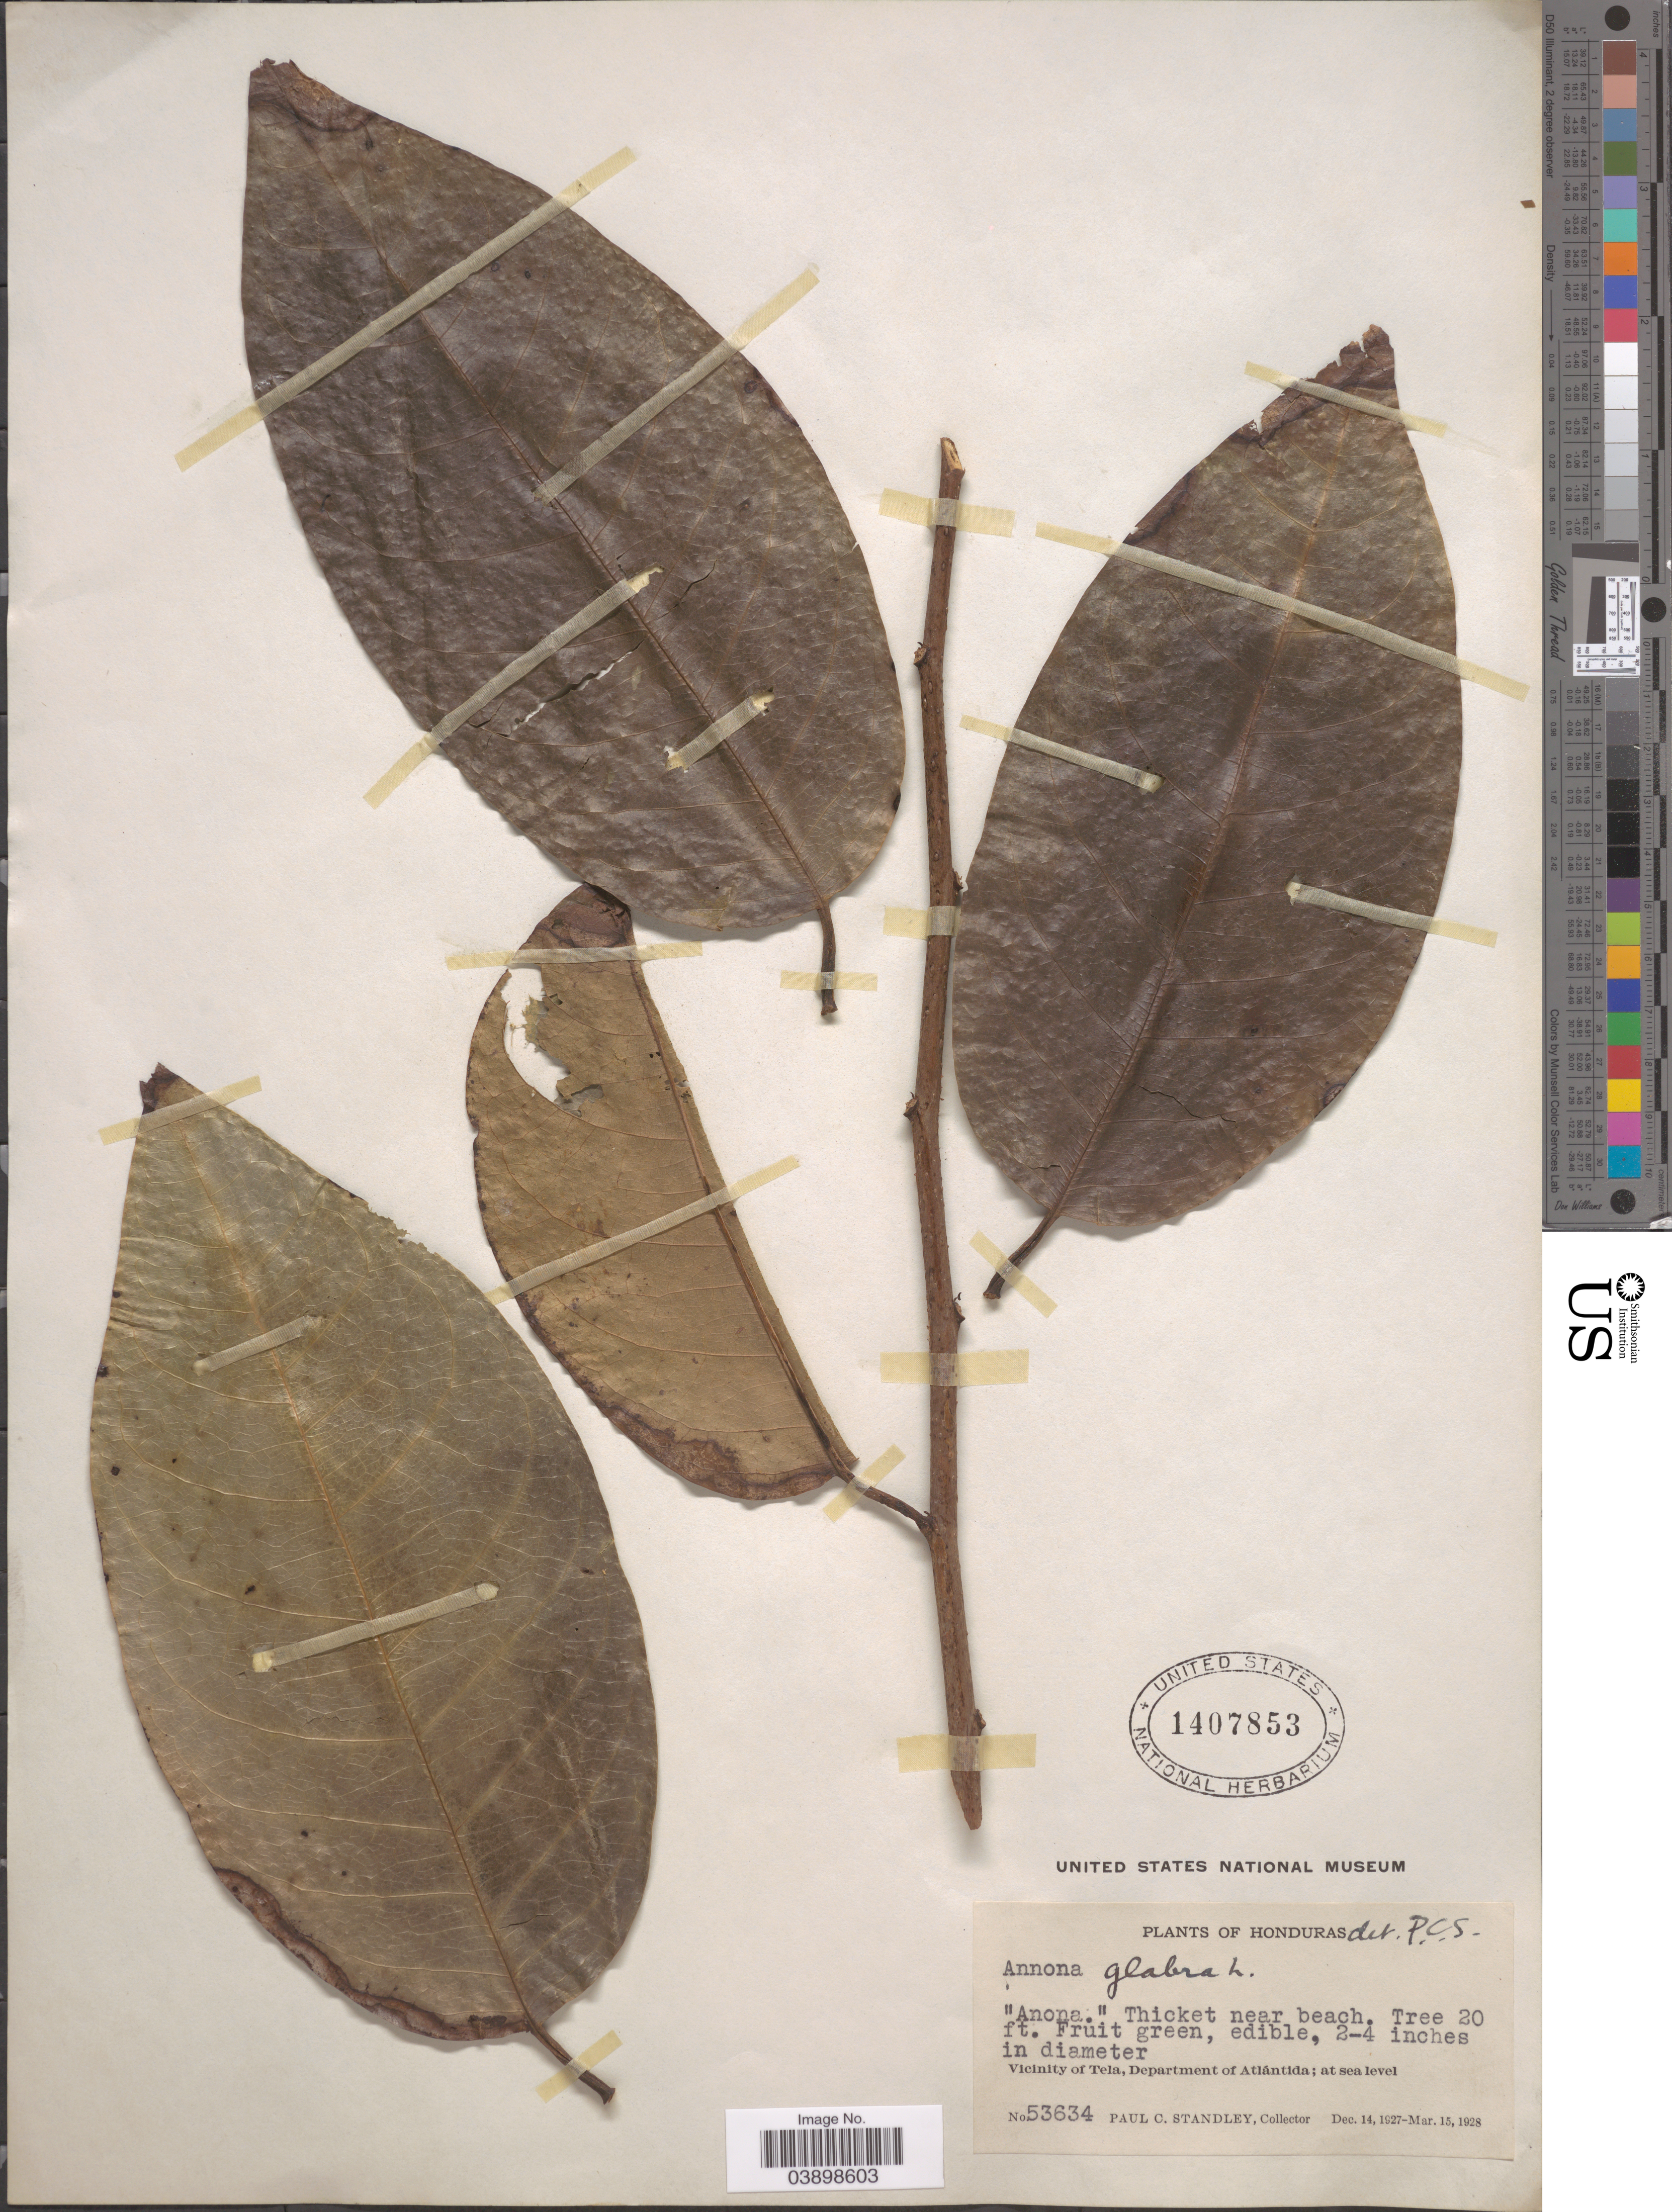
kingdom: Plantae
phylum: Tracheophyta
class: Magnoliopsida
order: Magnoliales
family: Annonaceae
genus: Annona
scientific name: Annona glabra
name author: L.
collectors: P. C. Standley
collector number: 53634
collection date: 1927-12-14/1928-03-15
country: Honduras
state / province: Atlantida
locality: Vicinity of Tela, Department of Atlántida.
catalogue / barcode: US 1407853